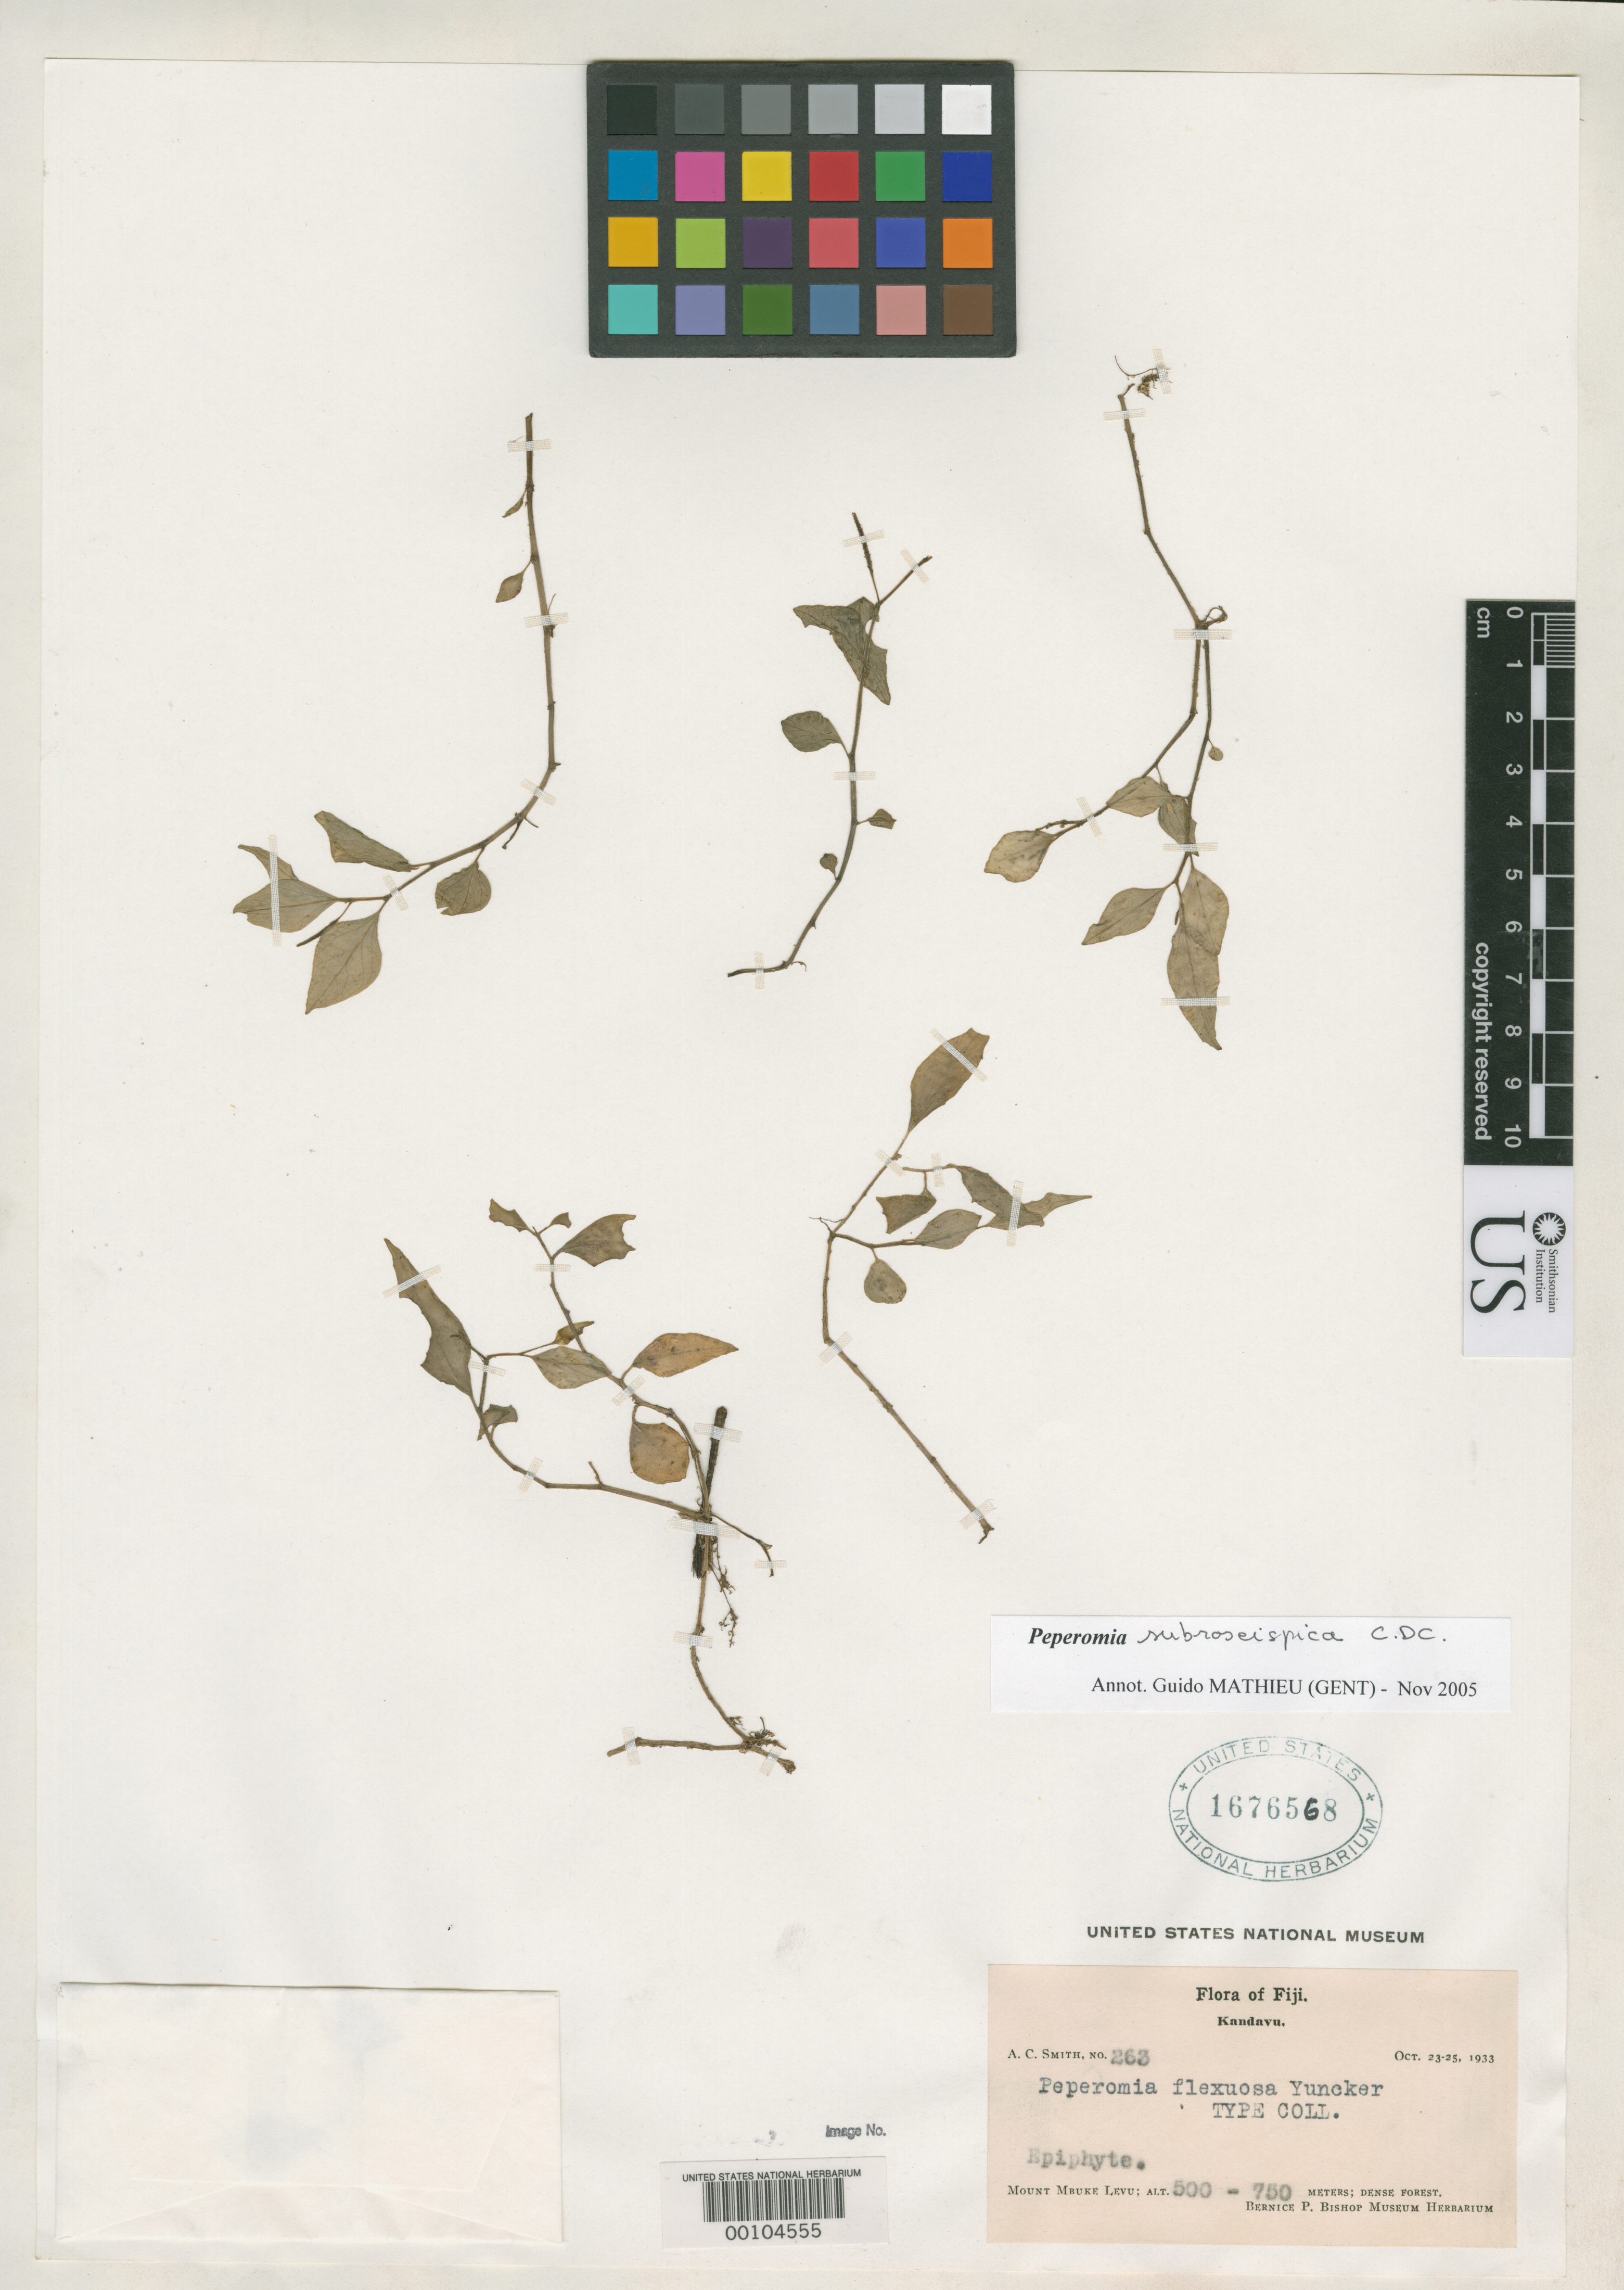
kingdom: Plantae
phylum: Tracheophyta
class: Magnoliopsida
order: Piperales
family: Piperaceae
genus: Peperomia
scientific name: Peperomia flexuosa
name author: Yunck.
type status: Isotype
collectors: A. C. Smith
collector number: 263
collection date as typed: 23 Oct 1933 to 25 Oct 1933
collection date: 1933-10-23/1933-10-25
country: Fiji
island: Kadavu [Kandavu]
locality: Mt. Mbuke Levu.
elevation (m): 500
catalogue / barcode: US 1676568